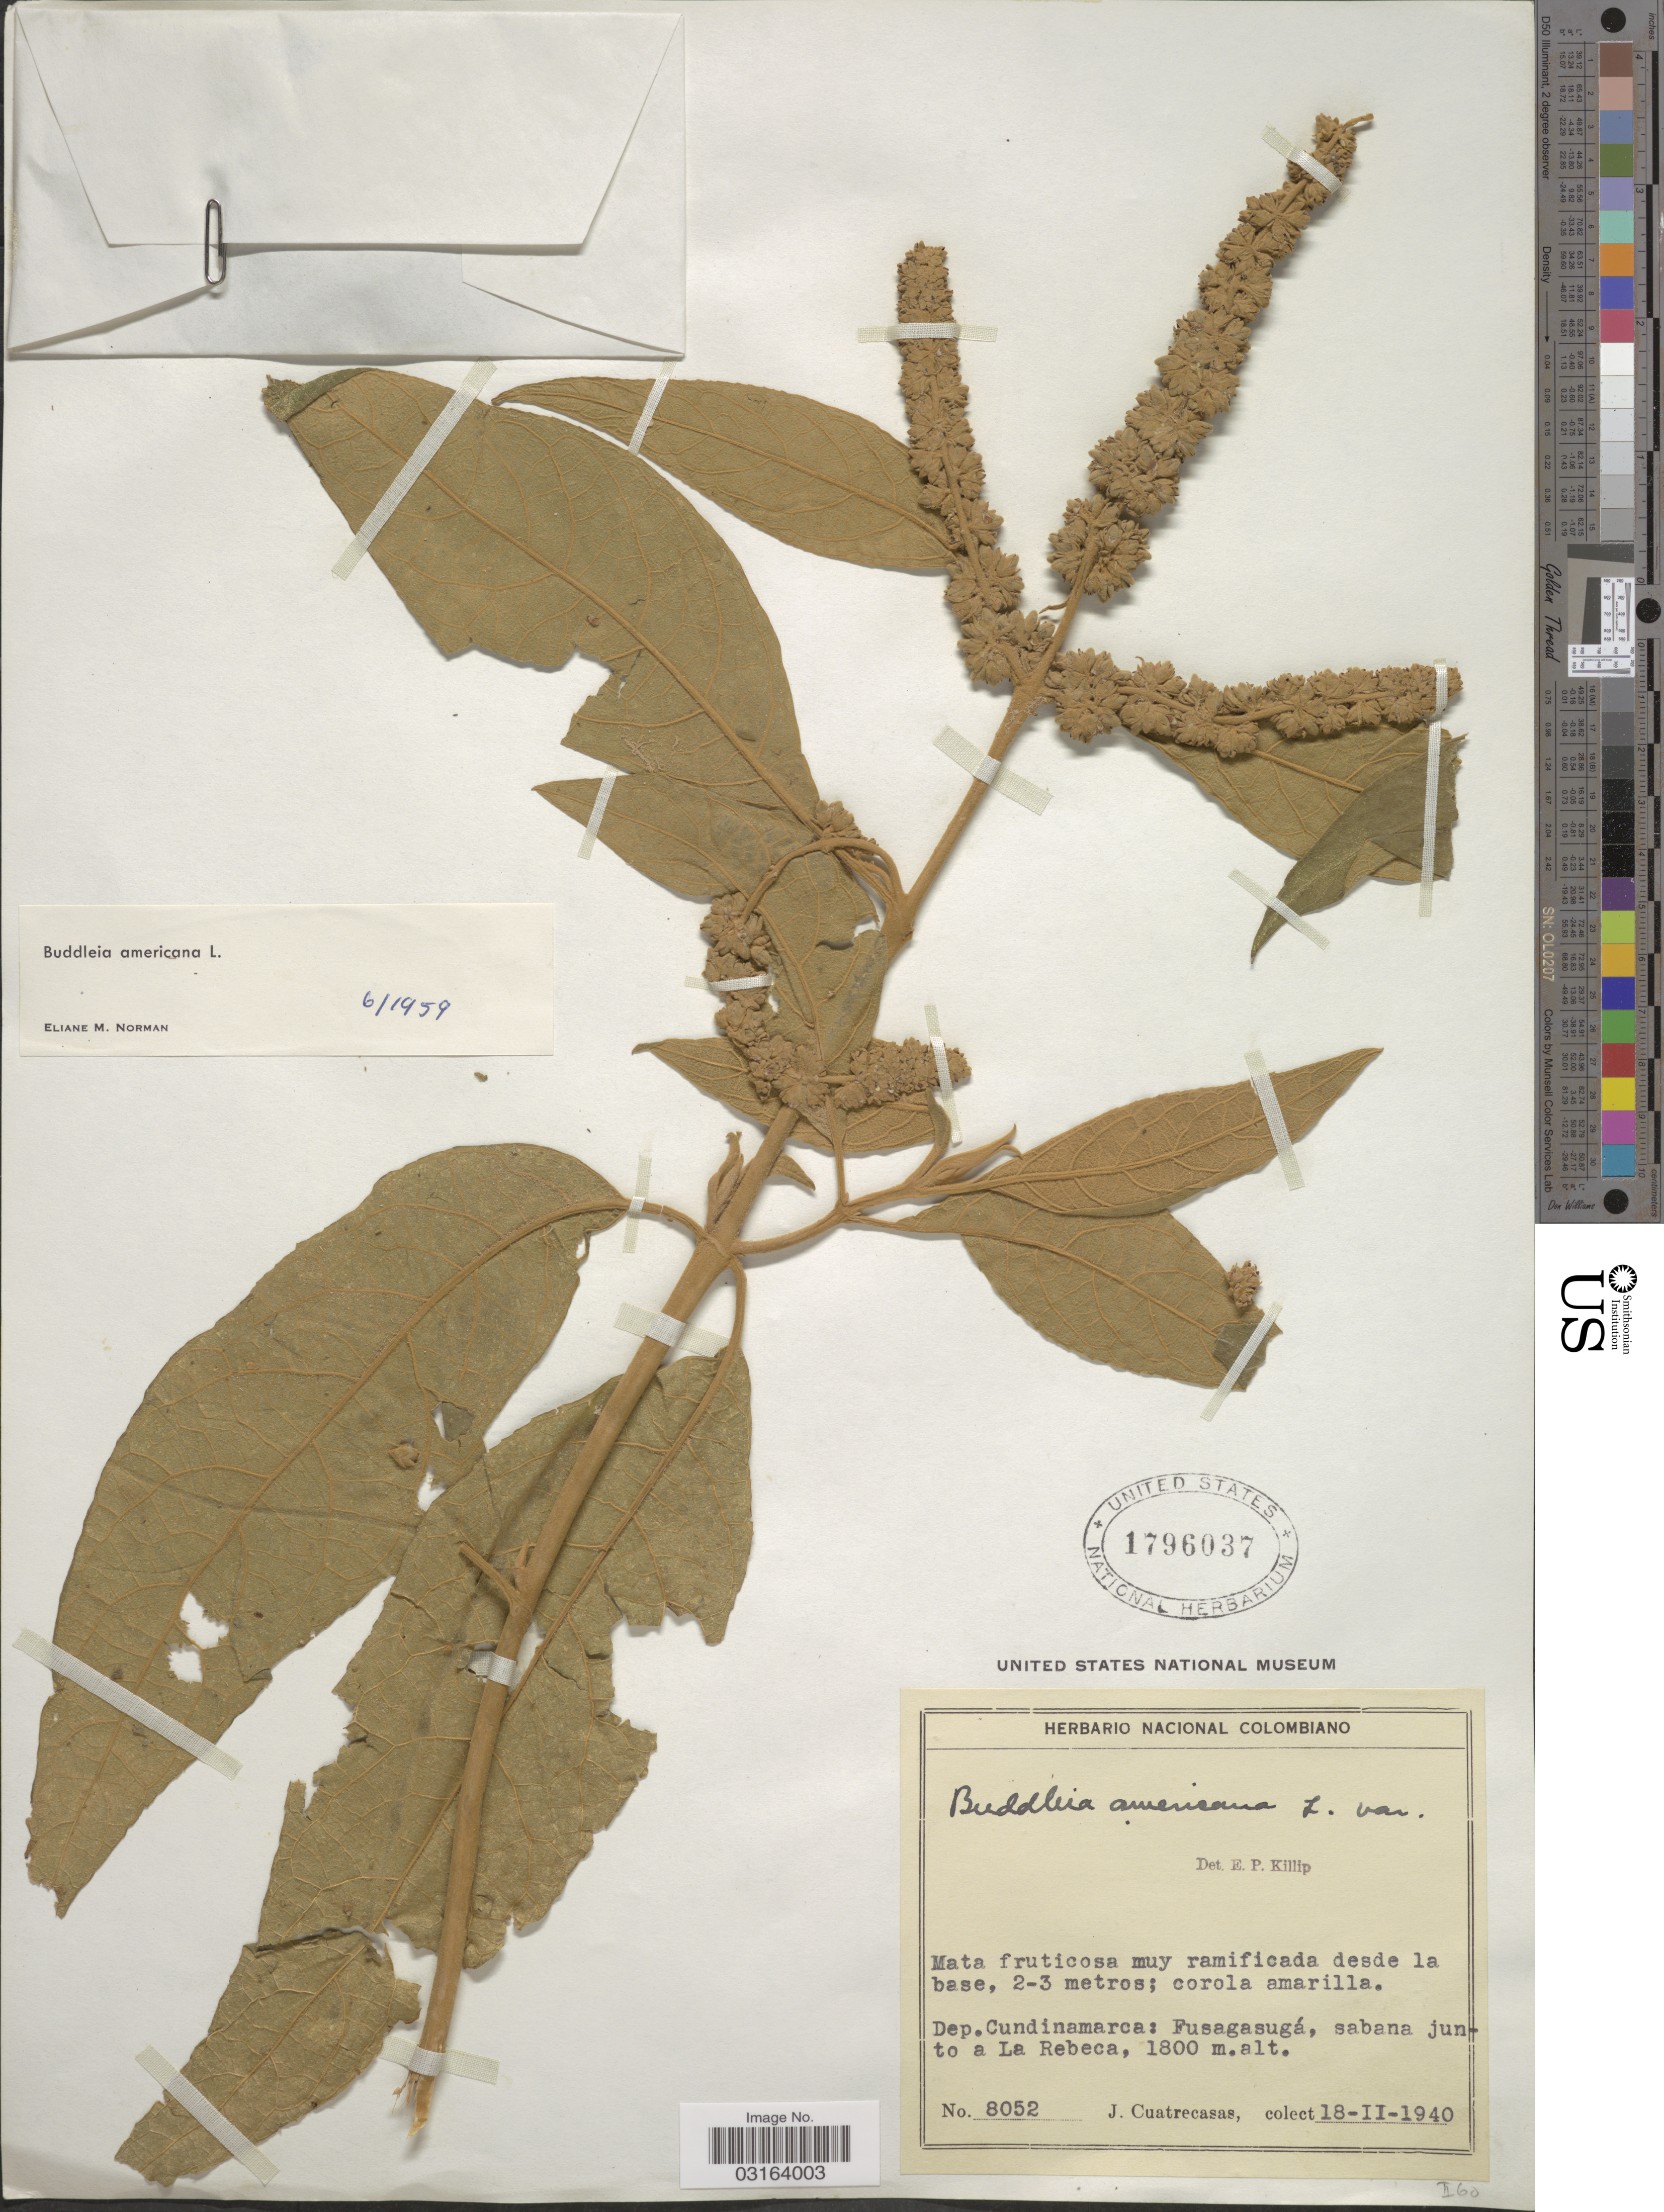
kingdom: Plantae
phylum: Tracheophyta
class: Magnoliopsida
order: Lamiales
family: Scrophulariaceae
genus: Buddleja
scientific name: Buddleja americana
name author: L.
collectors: J. Cuatrecasas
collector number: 8052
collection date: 1940-02-18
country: Colombia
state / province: Cundinamarca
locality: Dep. Cundinamarca: Fusagasugá, sabana junto a La Rebeca.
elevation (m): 1800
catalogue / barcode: US 1796037